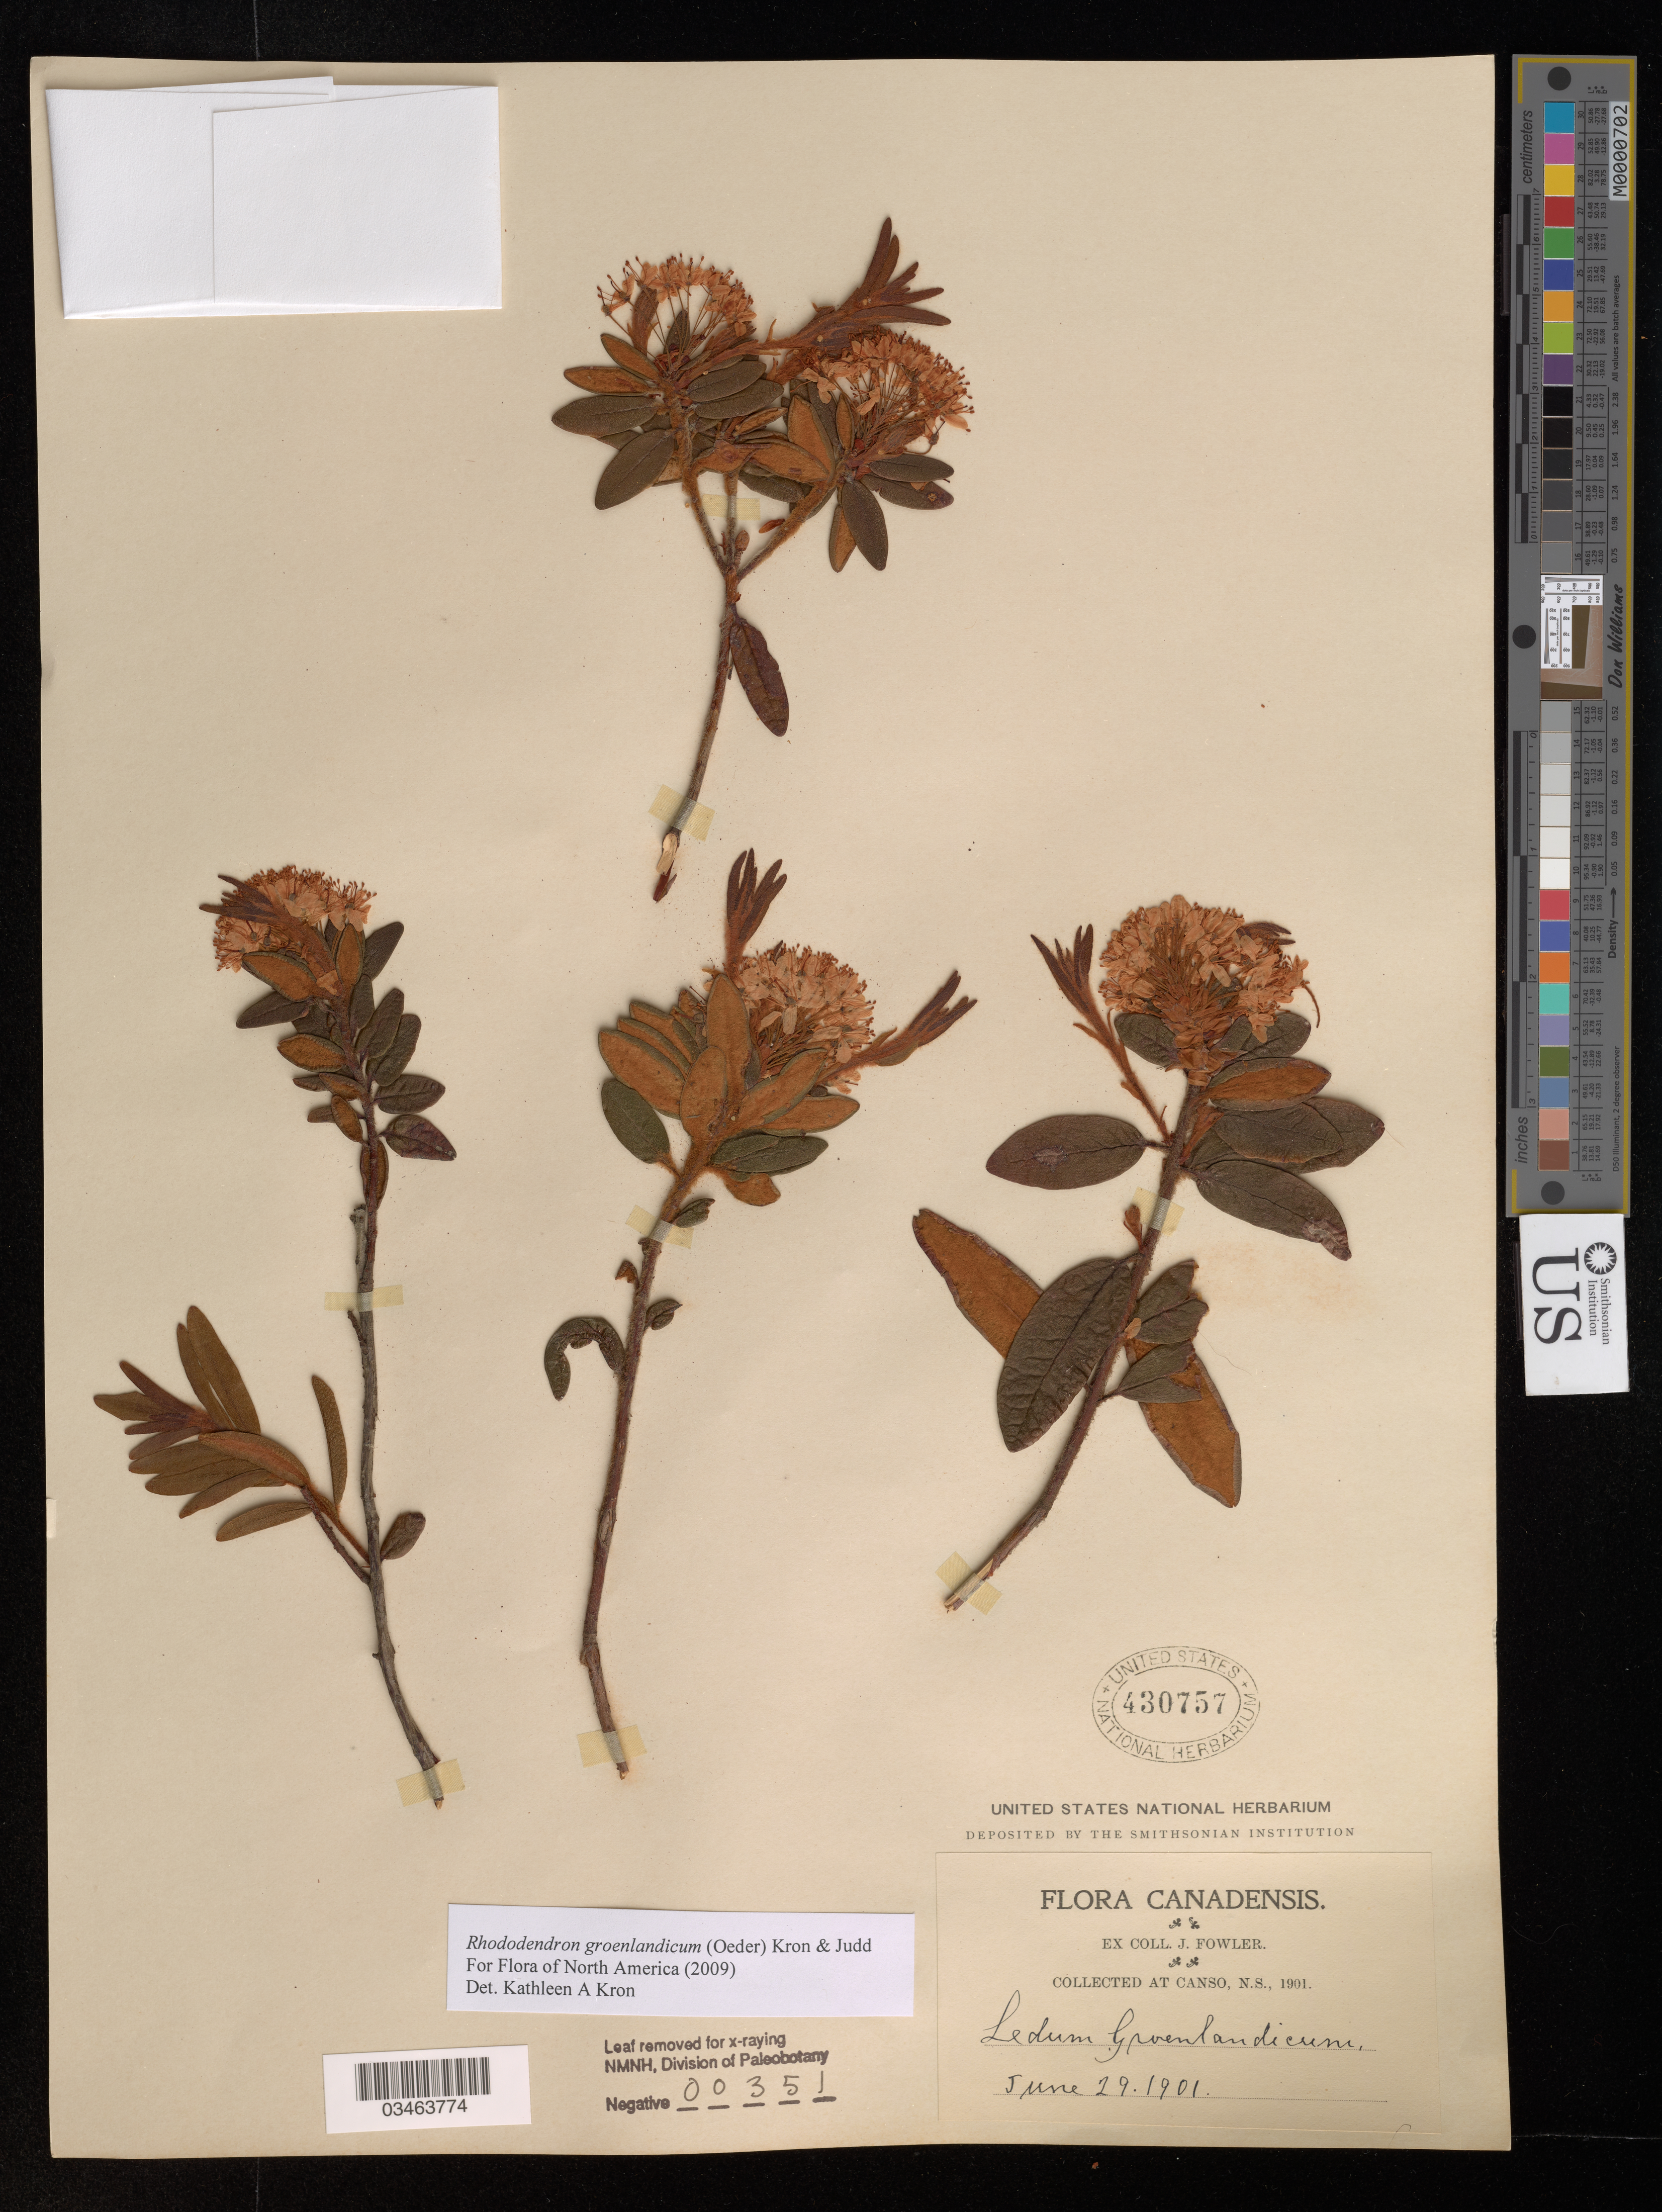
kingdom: Plantae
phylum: Tracheophyta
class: Magnoliopsida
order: Ericales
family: Ericaceae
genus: Rhododendron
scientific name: Rhododendron groenlandicum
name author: (Oeder) Kron & Judd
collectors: J. Fowler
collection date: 1901-06-29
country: Canada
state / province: Nova Scotia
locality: At Canso.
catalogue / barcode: US 430757